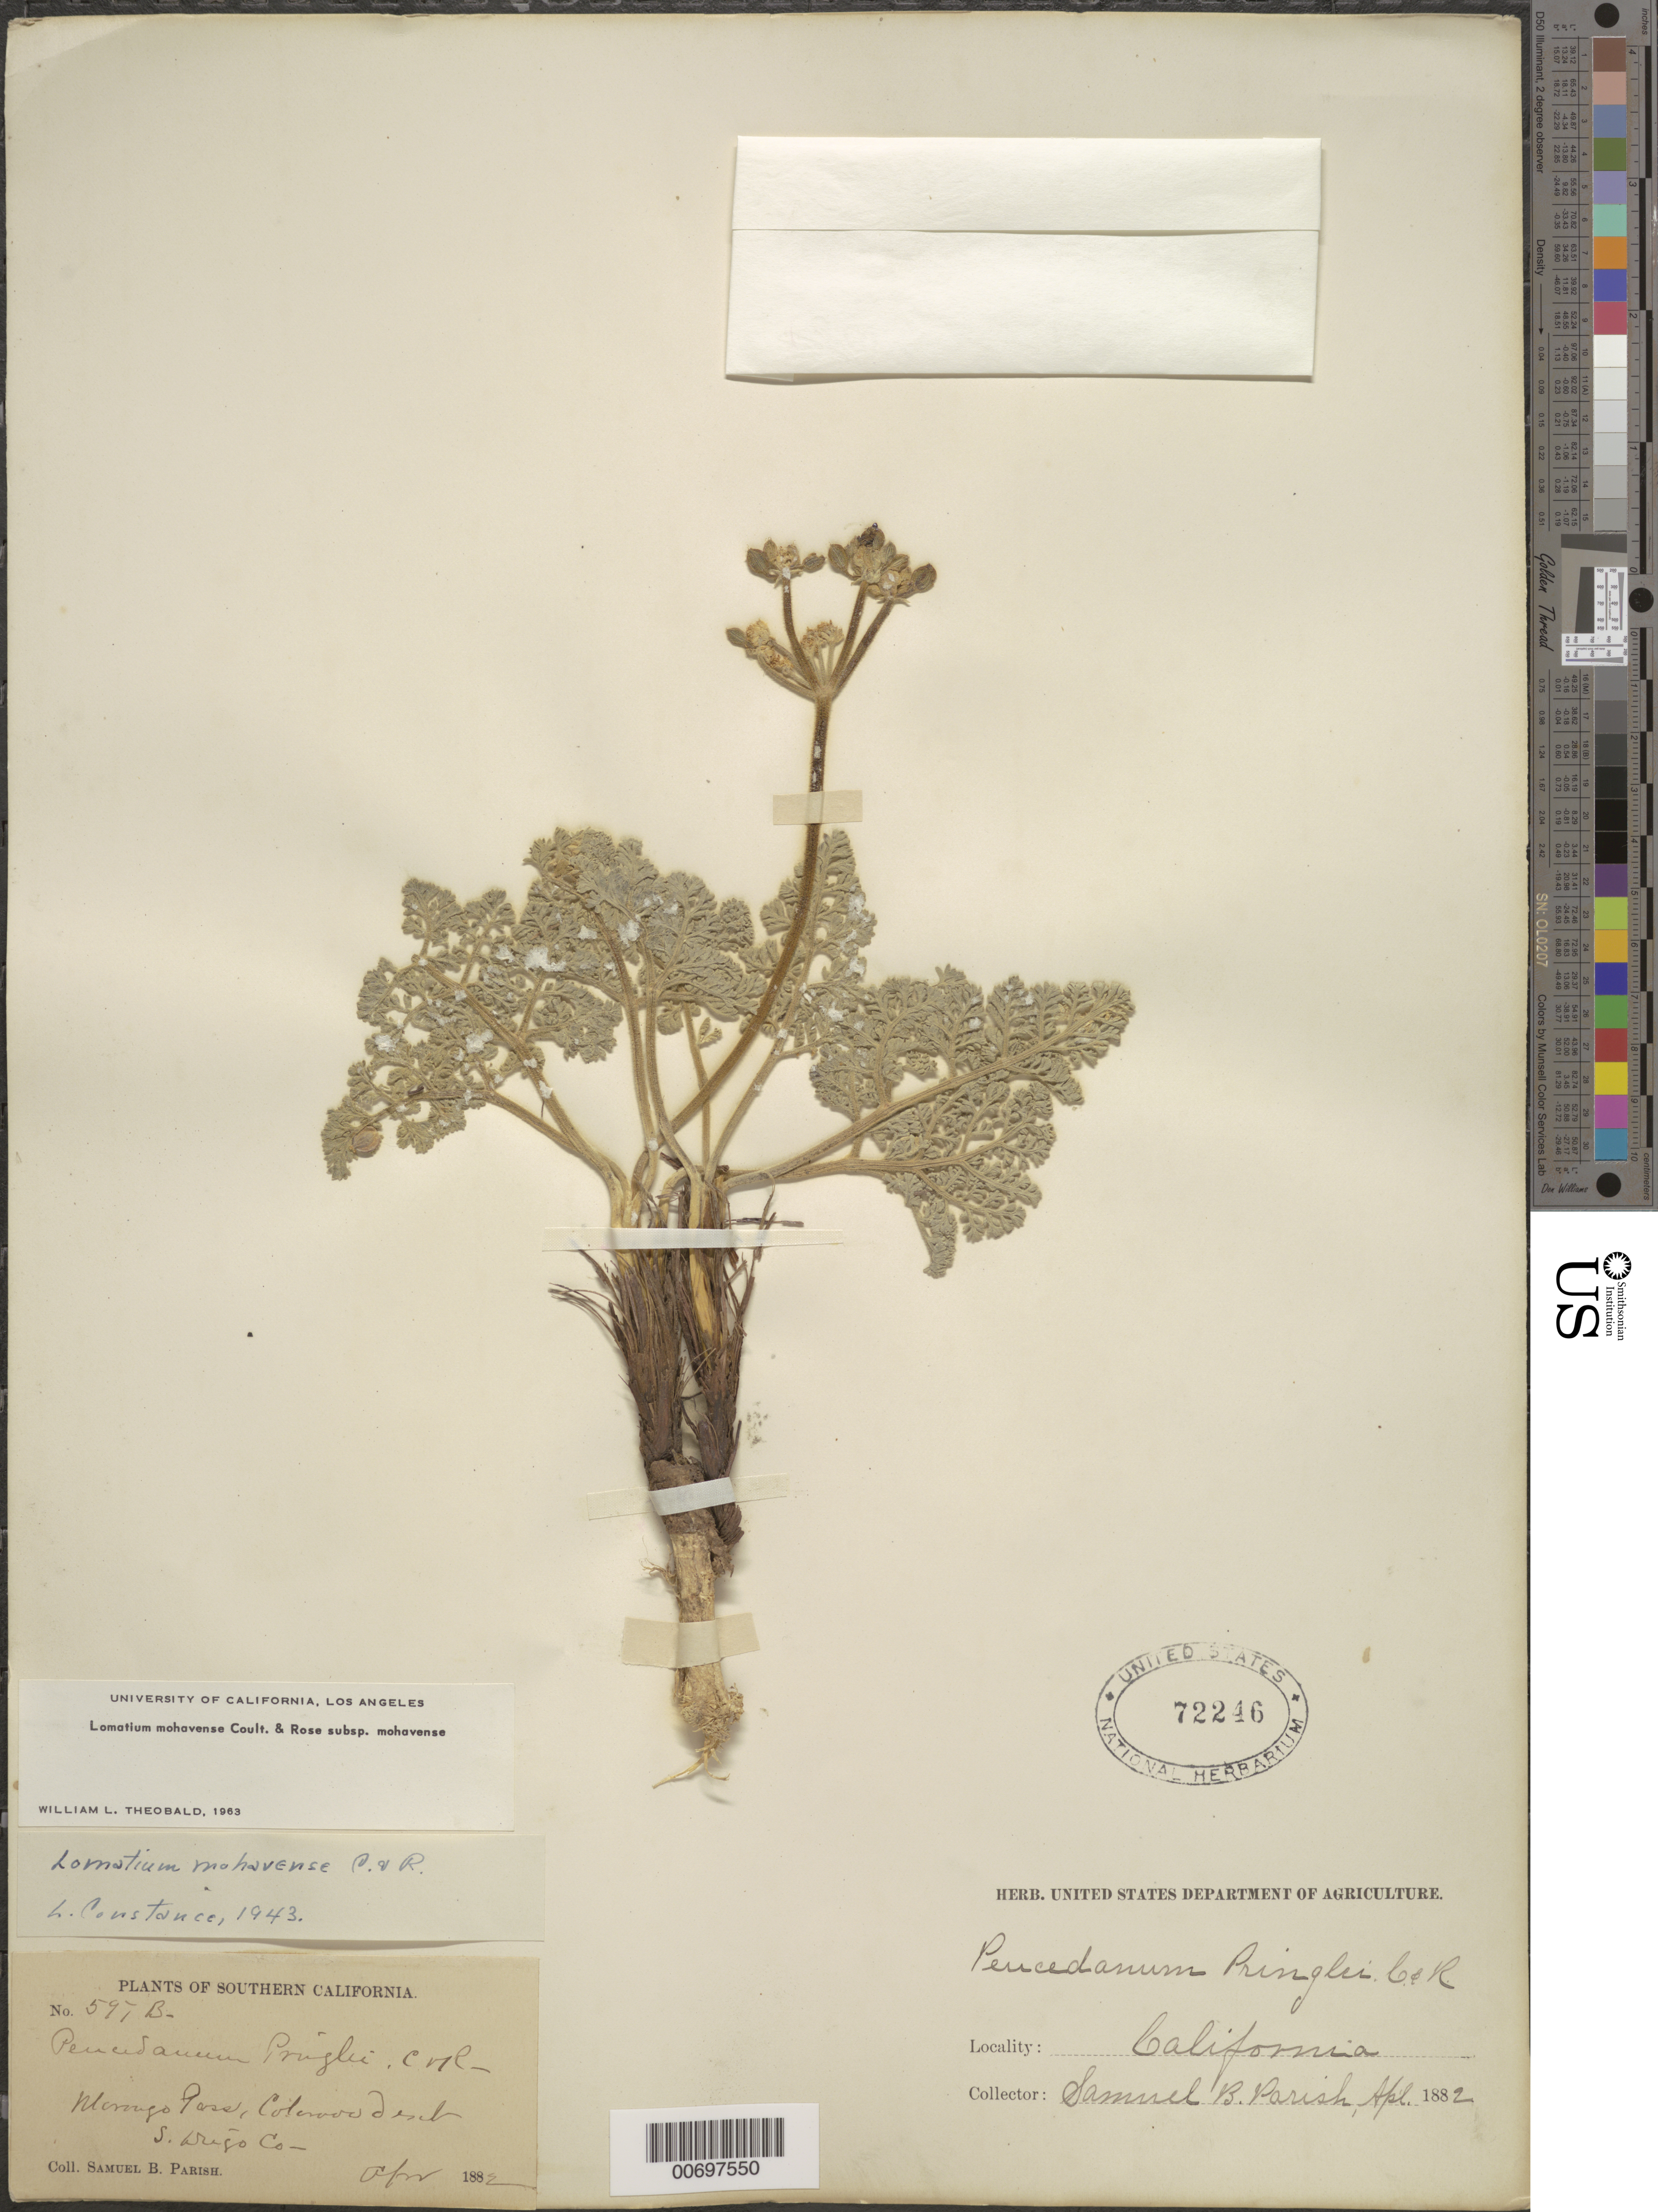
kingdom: Plantae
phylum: Tracheophyta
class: Magnoliopsida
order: Apiales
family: Apiaceae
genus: Lomatium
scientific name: Lomatium mohavense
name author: (J.M. Coult. & Rose) J.M. Coult. & Rose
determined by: Theobald, W. L., (LA), University of California - Los Angeles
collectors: S. B. Parish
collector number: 597 B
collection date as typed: Apr 1882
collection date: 1882-04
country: United States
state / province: California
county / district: Riverside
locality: Morongo Pass, Colorado Desert.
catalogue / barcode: US 72246